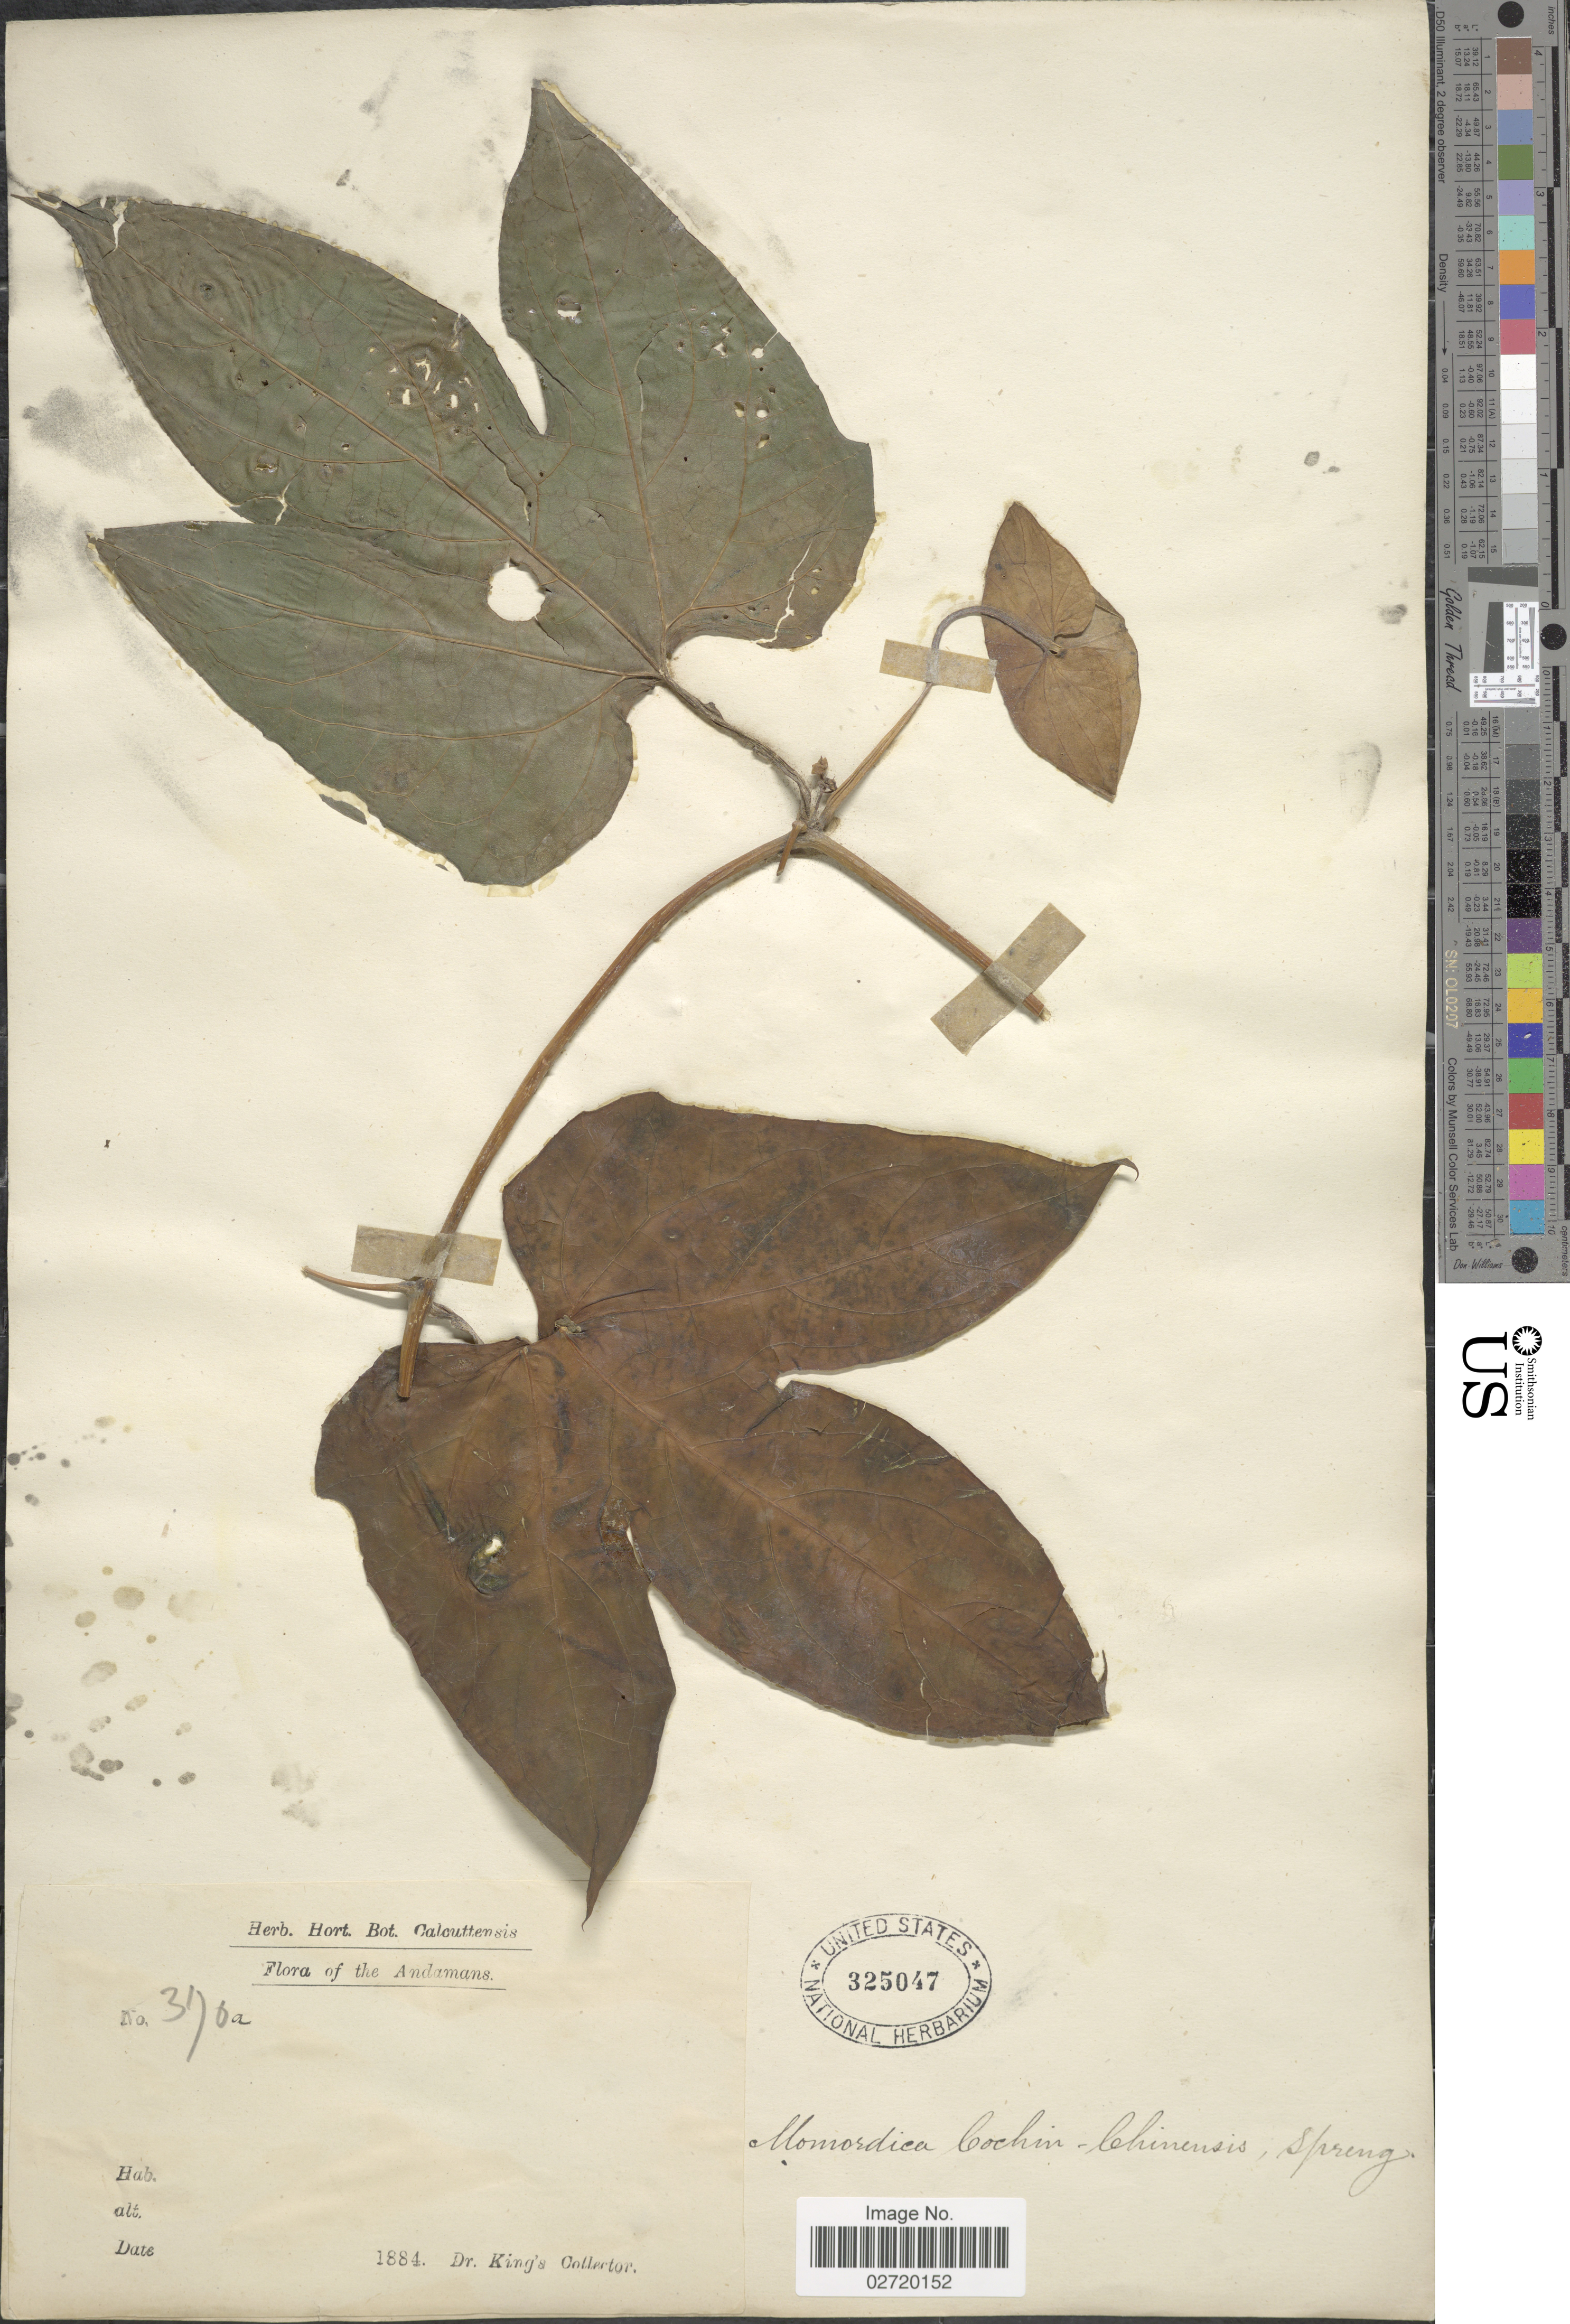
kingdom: Plantae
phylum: Tracheophyta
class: Magnoliopsida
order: Cucurbitales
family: Cucurbitaceae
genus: Momordica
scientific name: Momordica cochinchinensis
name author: (Lour.) Spreng.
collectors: Dr. King's collector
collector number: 3176a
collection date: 1884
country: India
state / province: Andaman and Nicobar Islands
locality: The Andamans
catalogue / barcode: US 325047